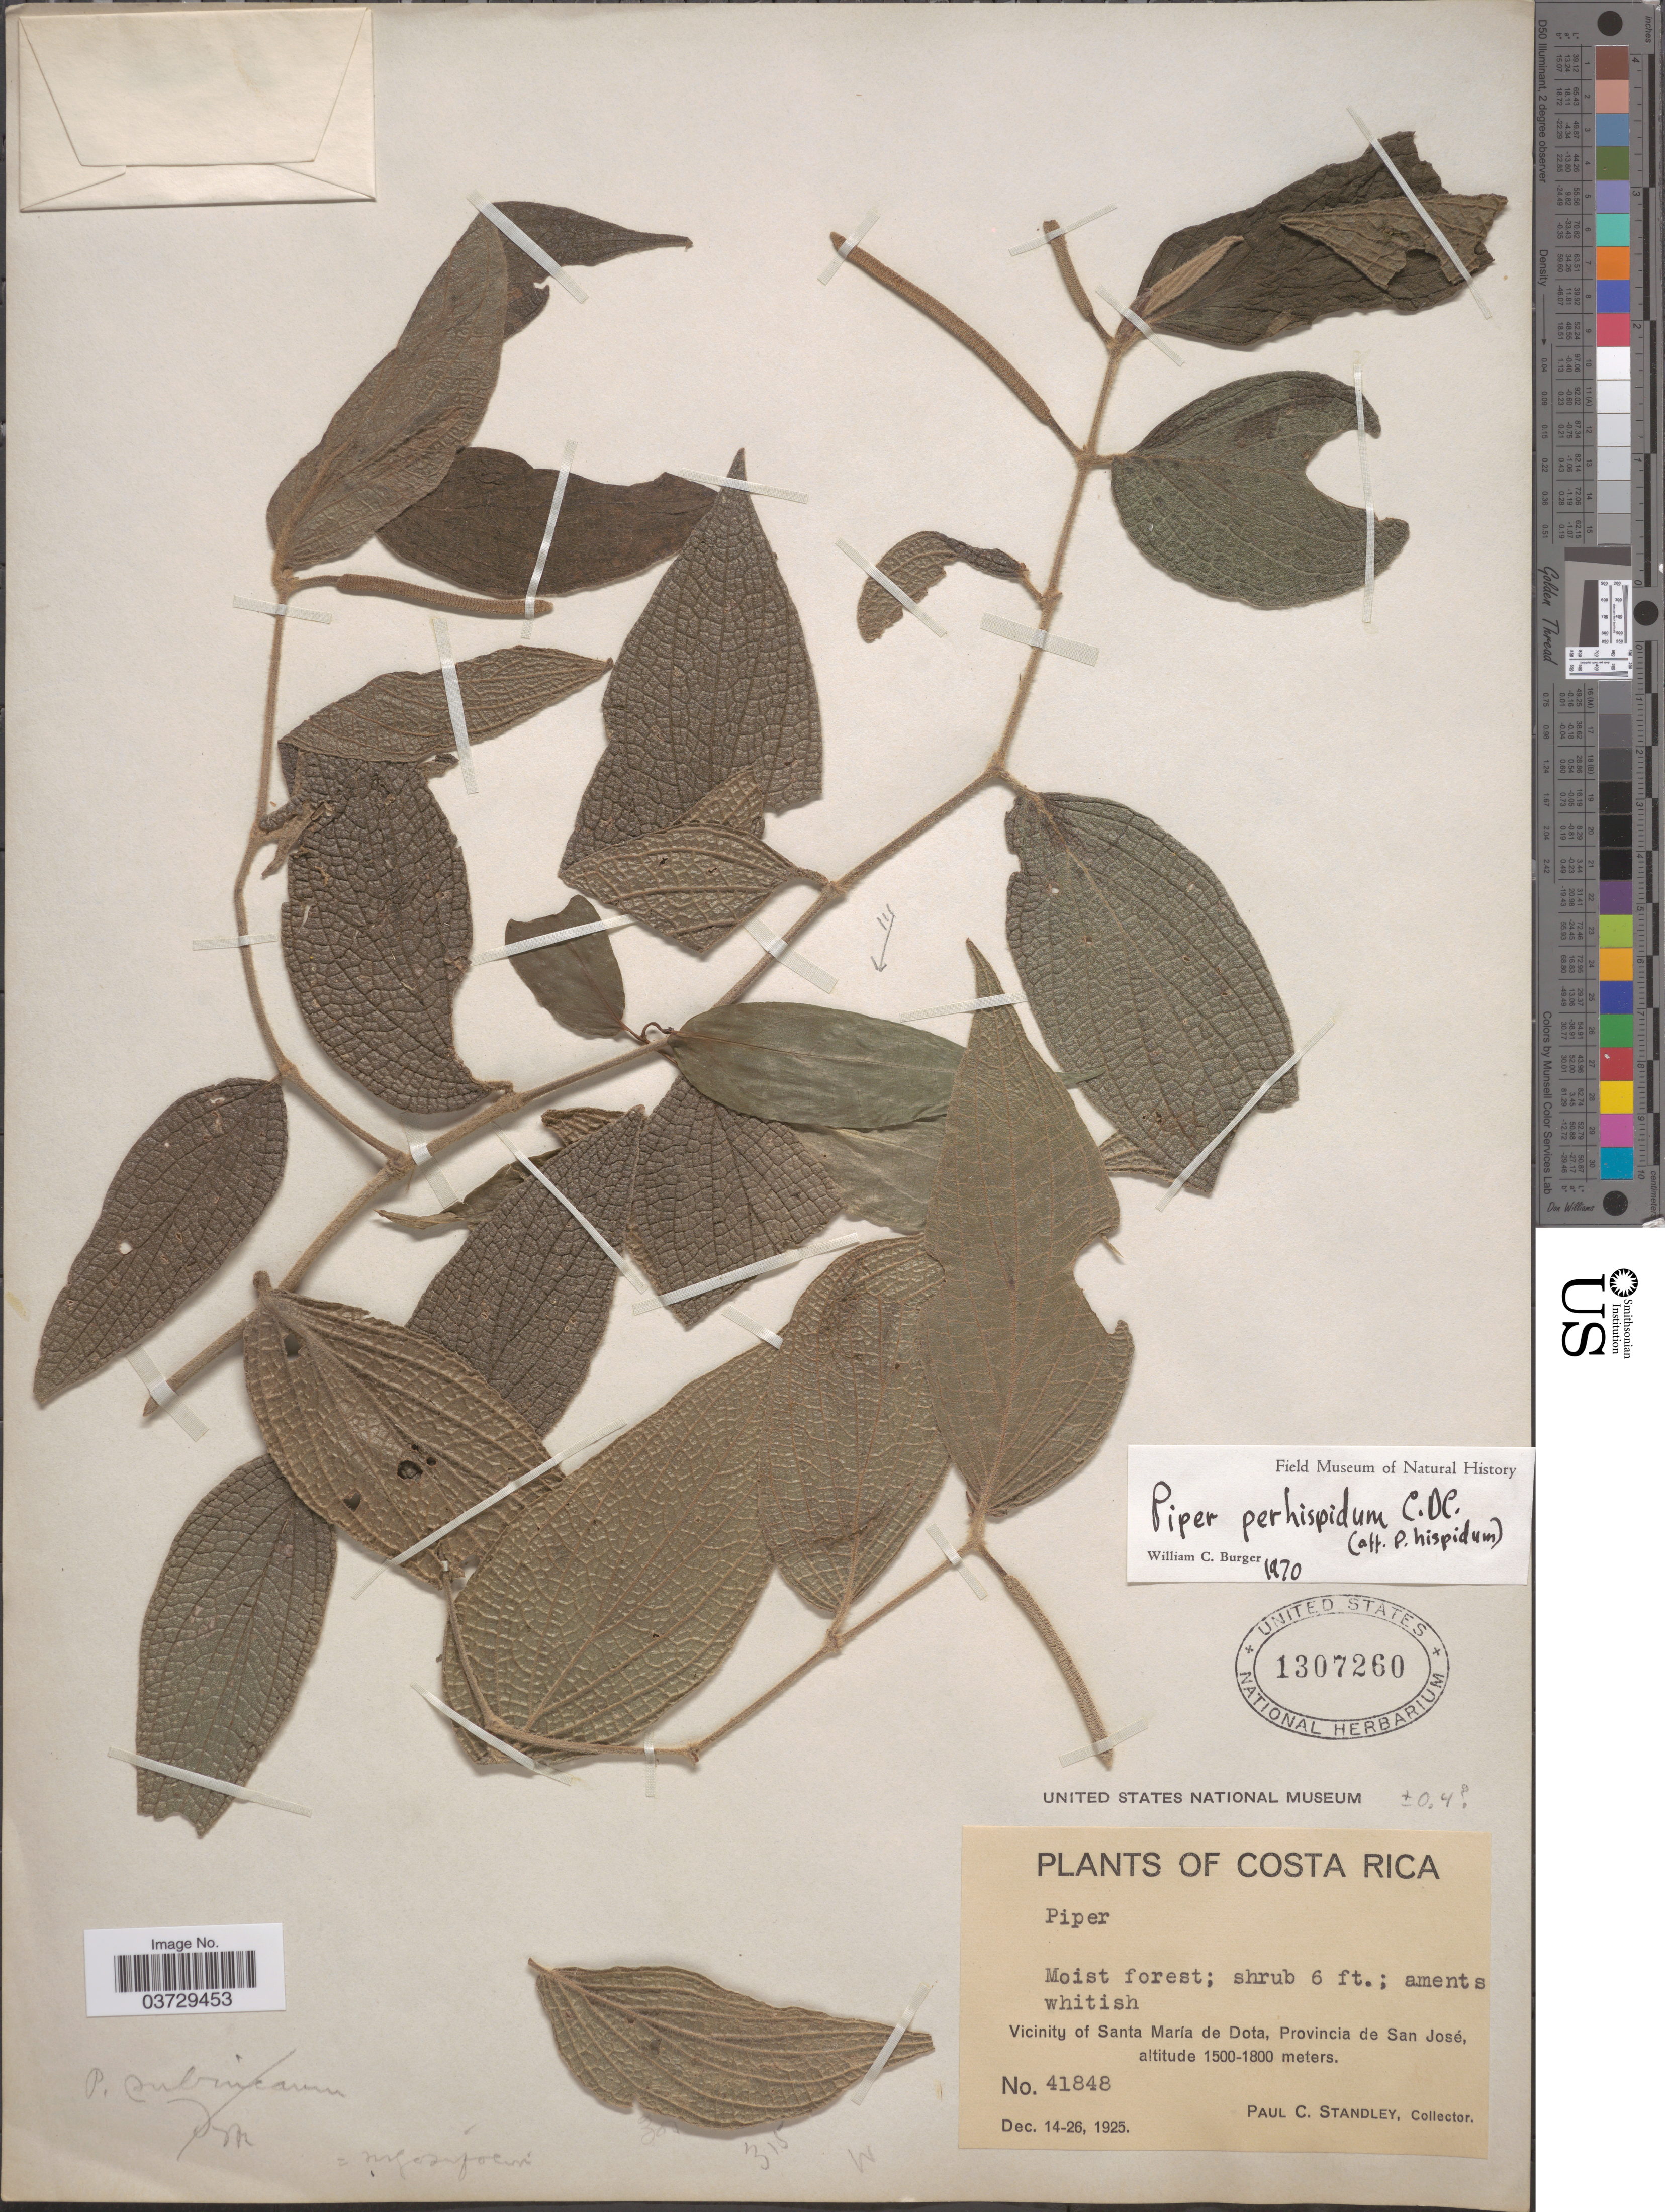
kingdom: Plantae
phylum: Tracheophyta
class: Magnoliopsida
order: Piperales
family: Piperaceae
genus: Piper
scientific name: Piper perhispidum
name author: C. DC.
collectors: P. C. Standley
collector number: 41848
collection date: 1925-12-14/1925-12-26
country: Costa Rica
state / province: San José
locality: Vicinity of Santa María de Dota.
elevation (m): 1500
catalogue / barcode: US 1307260